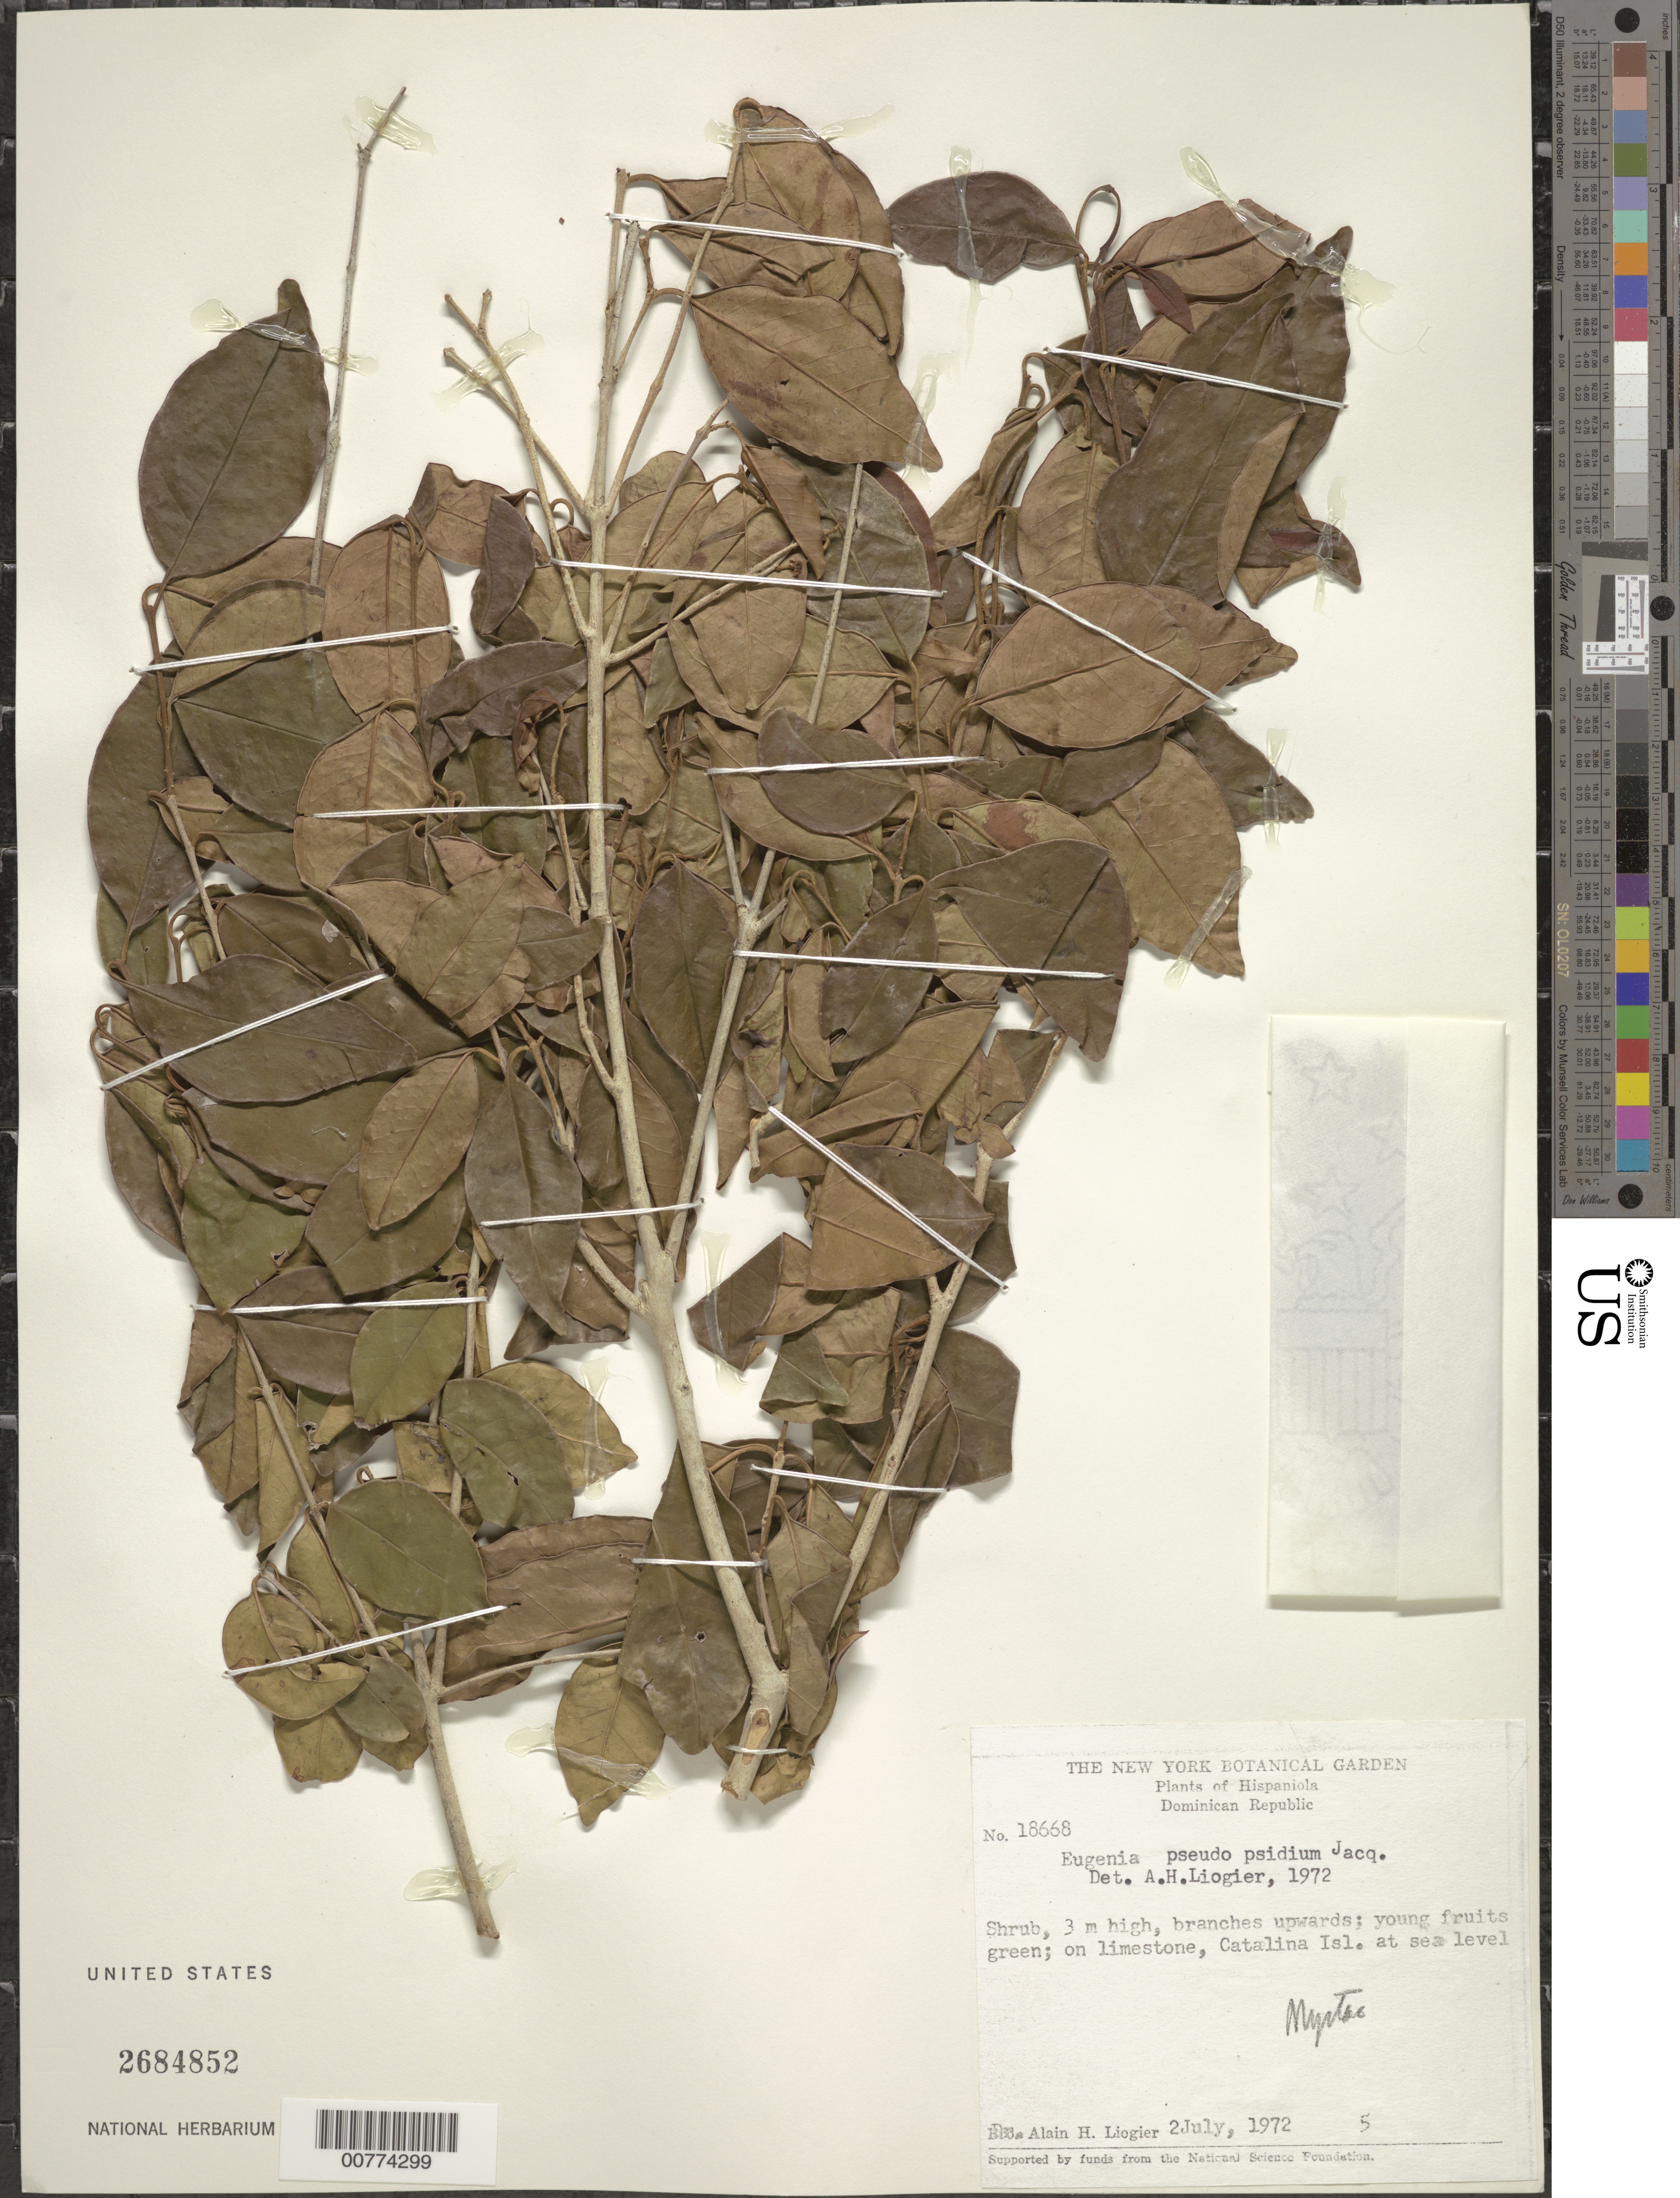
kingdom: Plantae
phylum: Tracheophyta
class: Magnoliopsida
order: Myrtales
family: Myrtaceae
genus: Eugenia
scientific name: Eugenia pseudopsidium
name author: Jacq.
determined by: Liogier, Alain H.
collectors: A. H. Liogier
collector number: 18668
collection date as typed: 02 Jul 1972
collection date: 1972-07-02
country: Dominican Republic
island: Hispaniola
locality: Catalina Island.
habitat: On limestone.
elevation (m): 0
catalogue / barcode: US 2684852